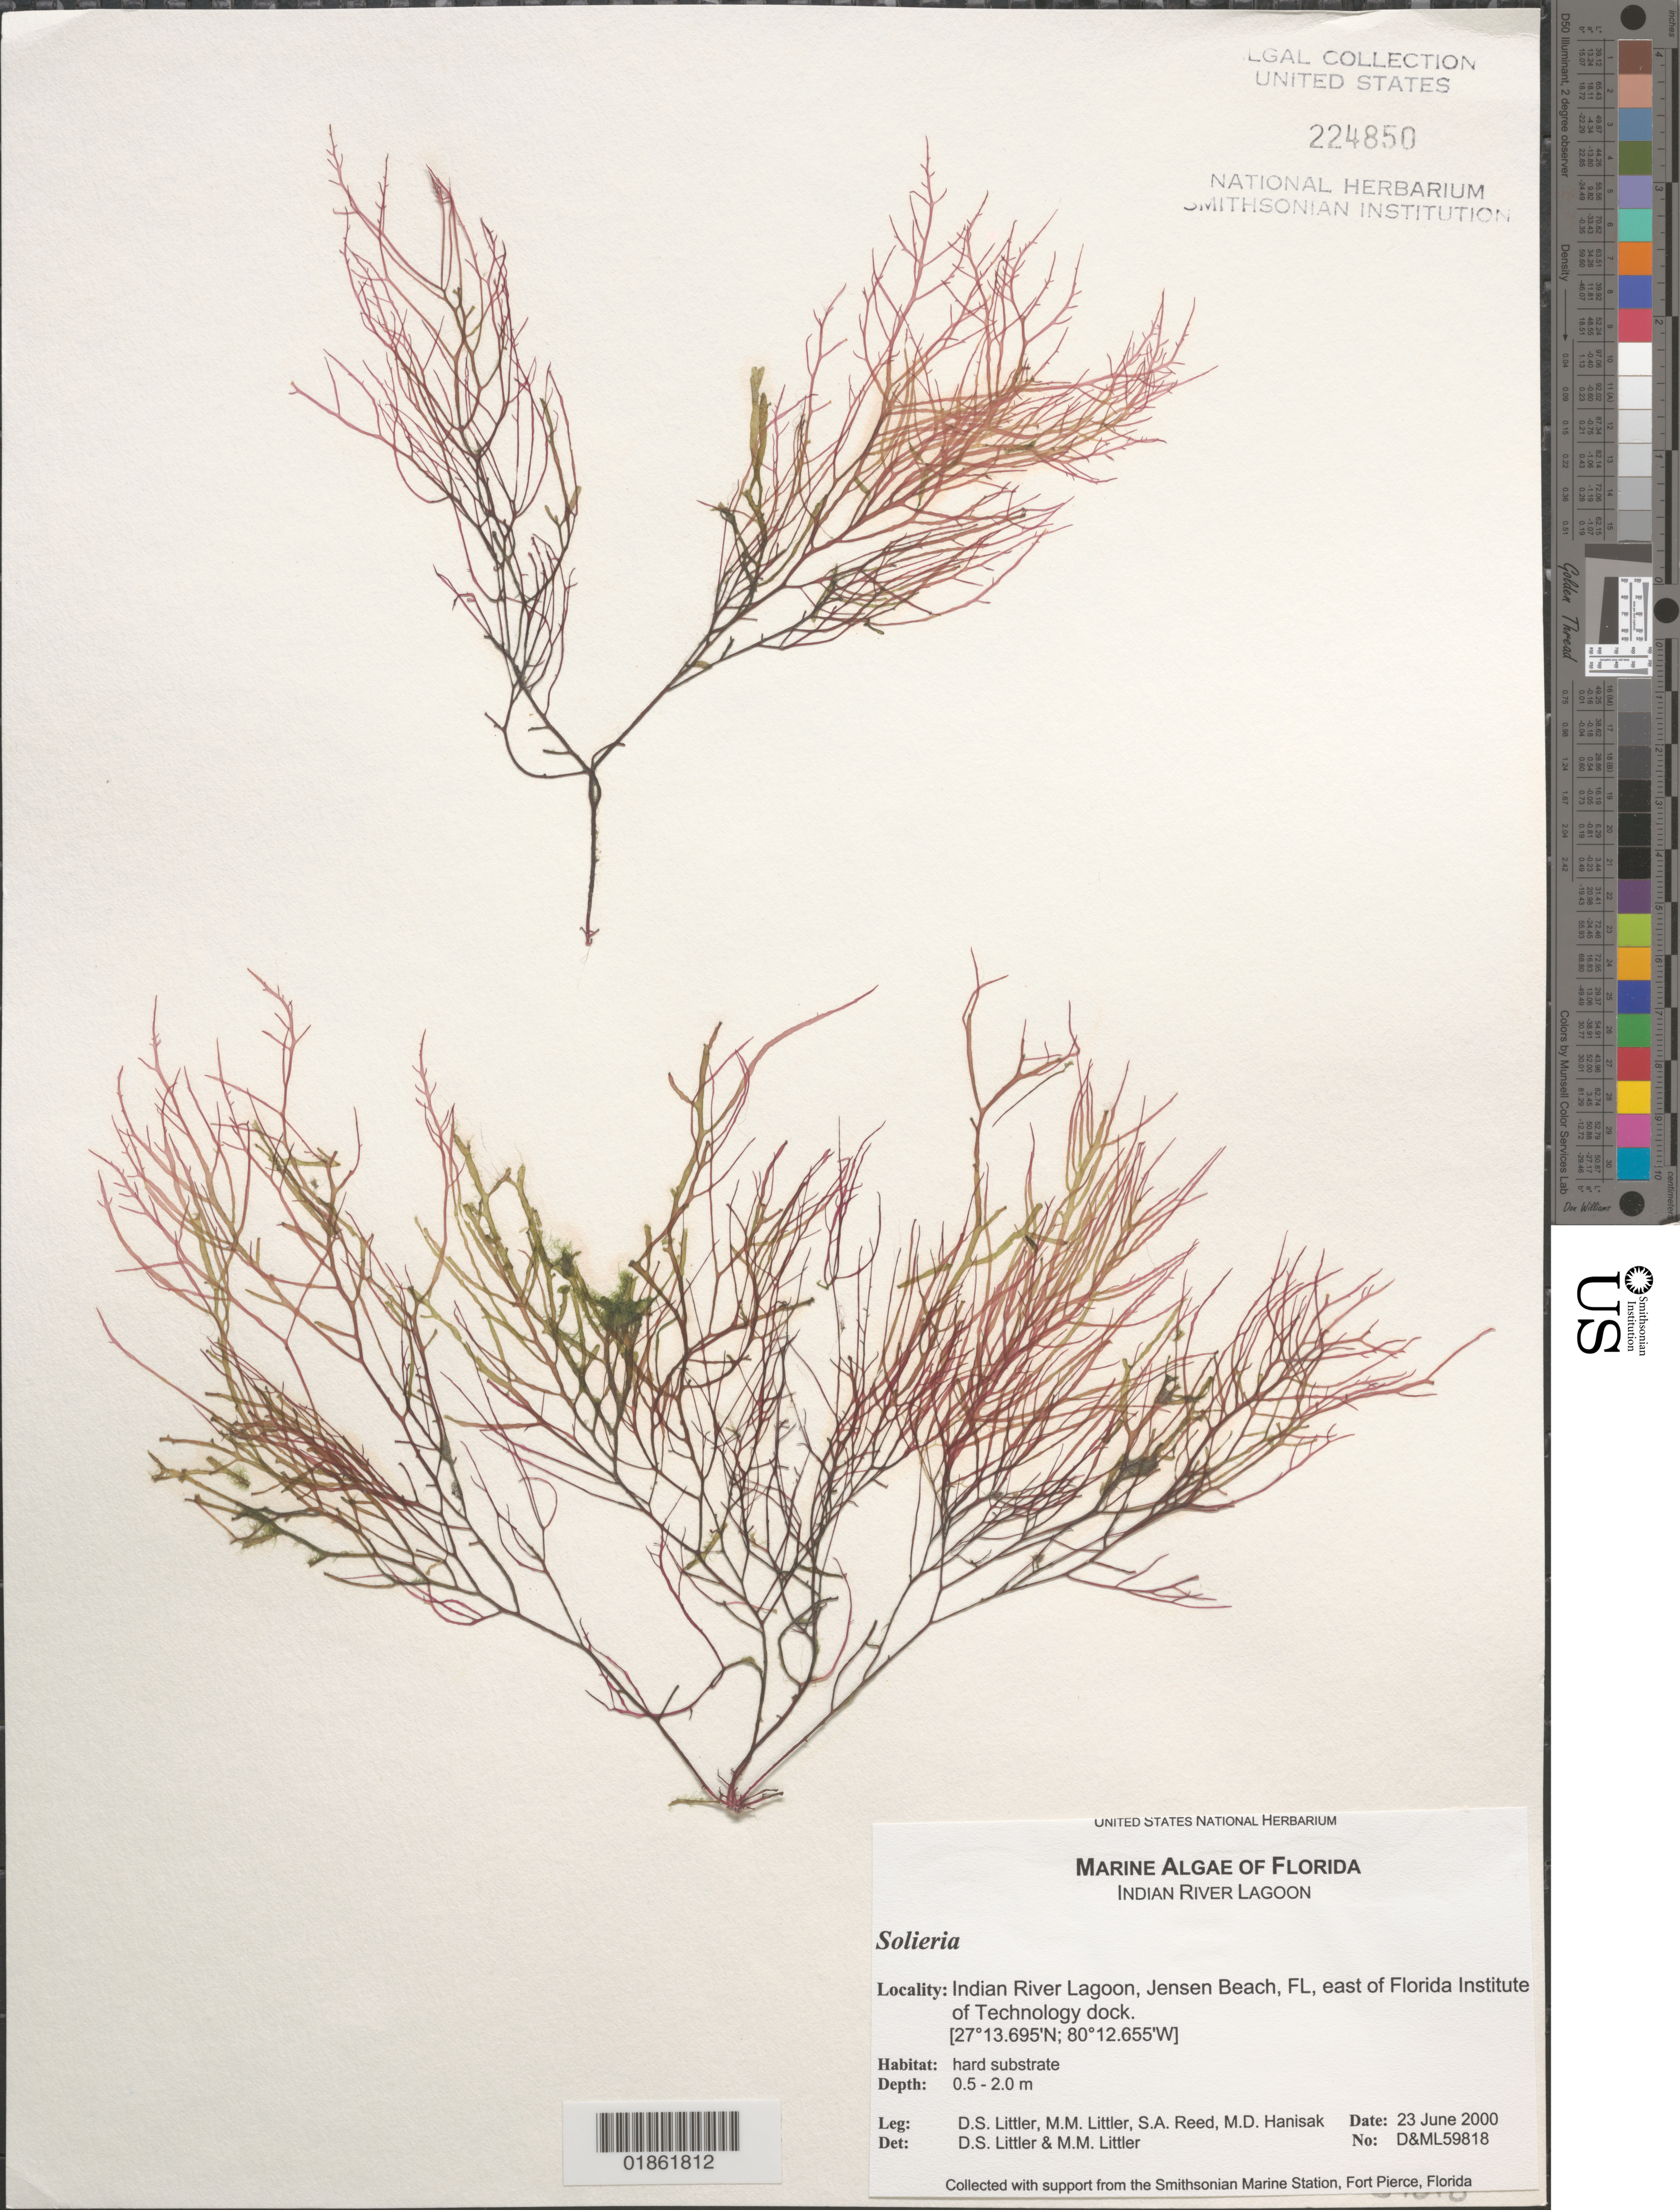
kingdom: Plantae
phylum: Rhodophyta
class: Florideophyceae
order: Gigartinales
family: Solieriaceae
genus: Solieria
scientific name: Solieria sp.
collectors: D. S. Littler & M. M. Littler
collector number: D&ML 59818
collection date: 2000-06-23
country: United States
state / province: Florida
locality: Stuart Causway. Boat ramp.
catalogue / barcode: US 224850